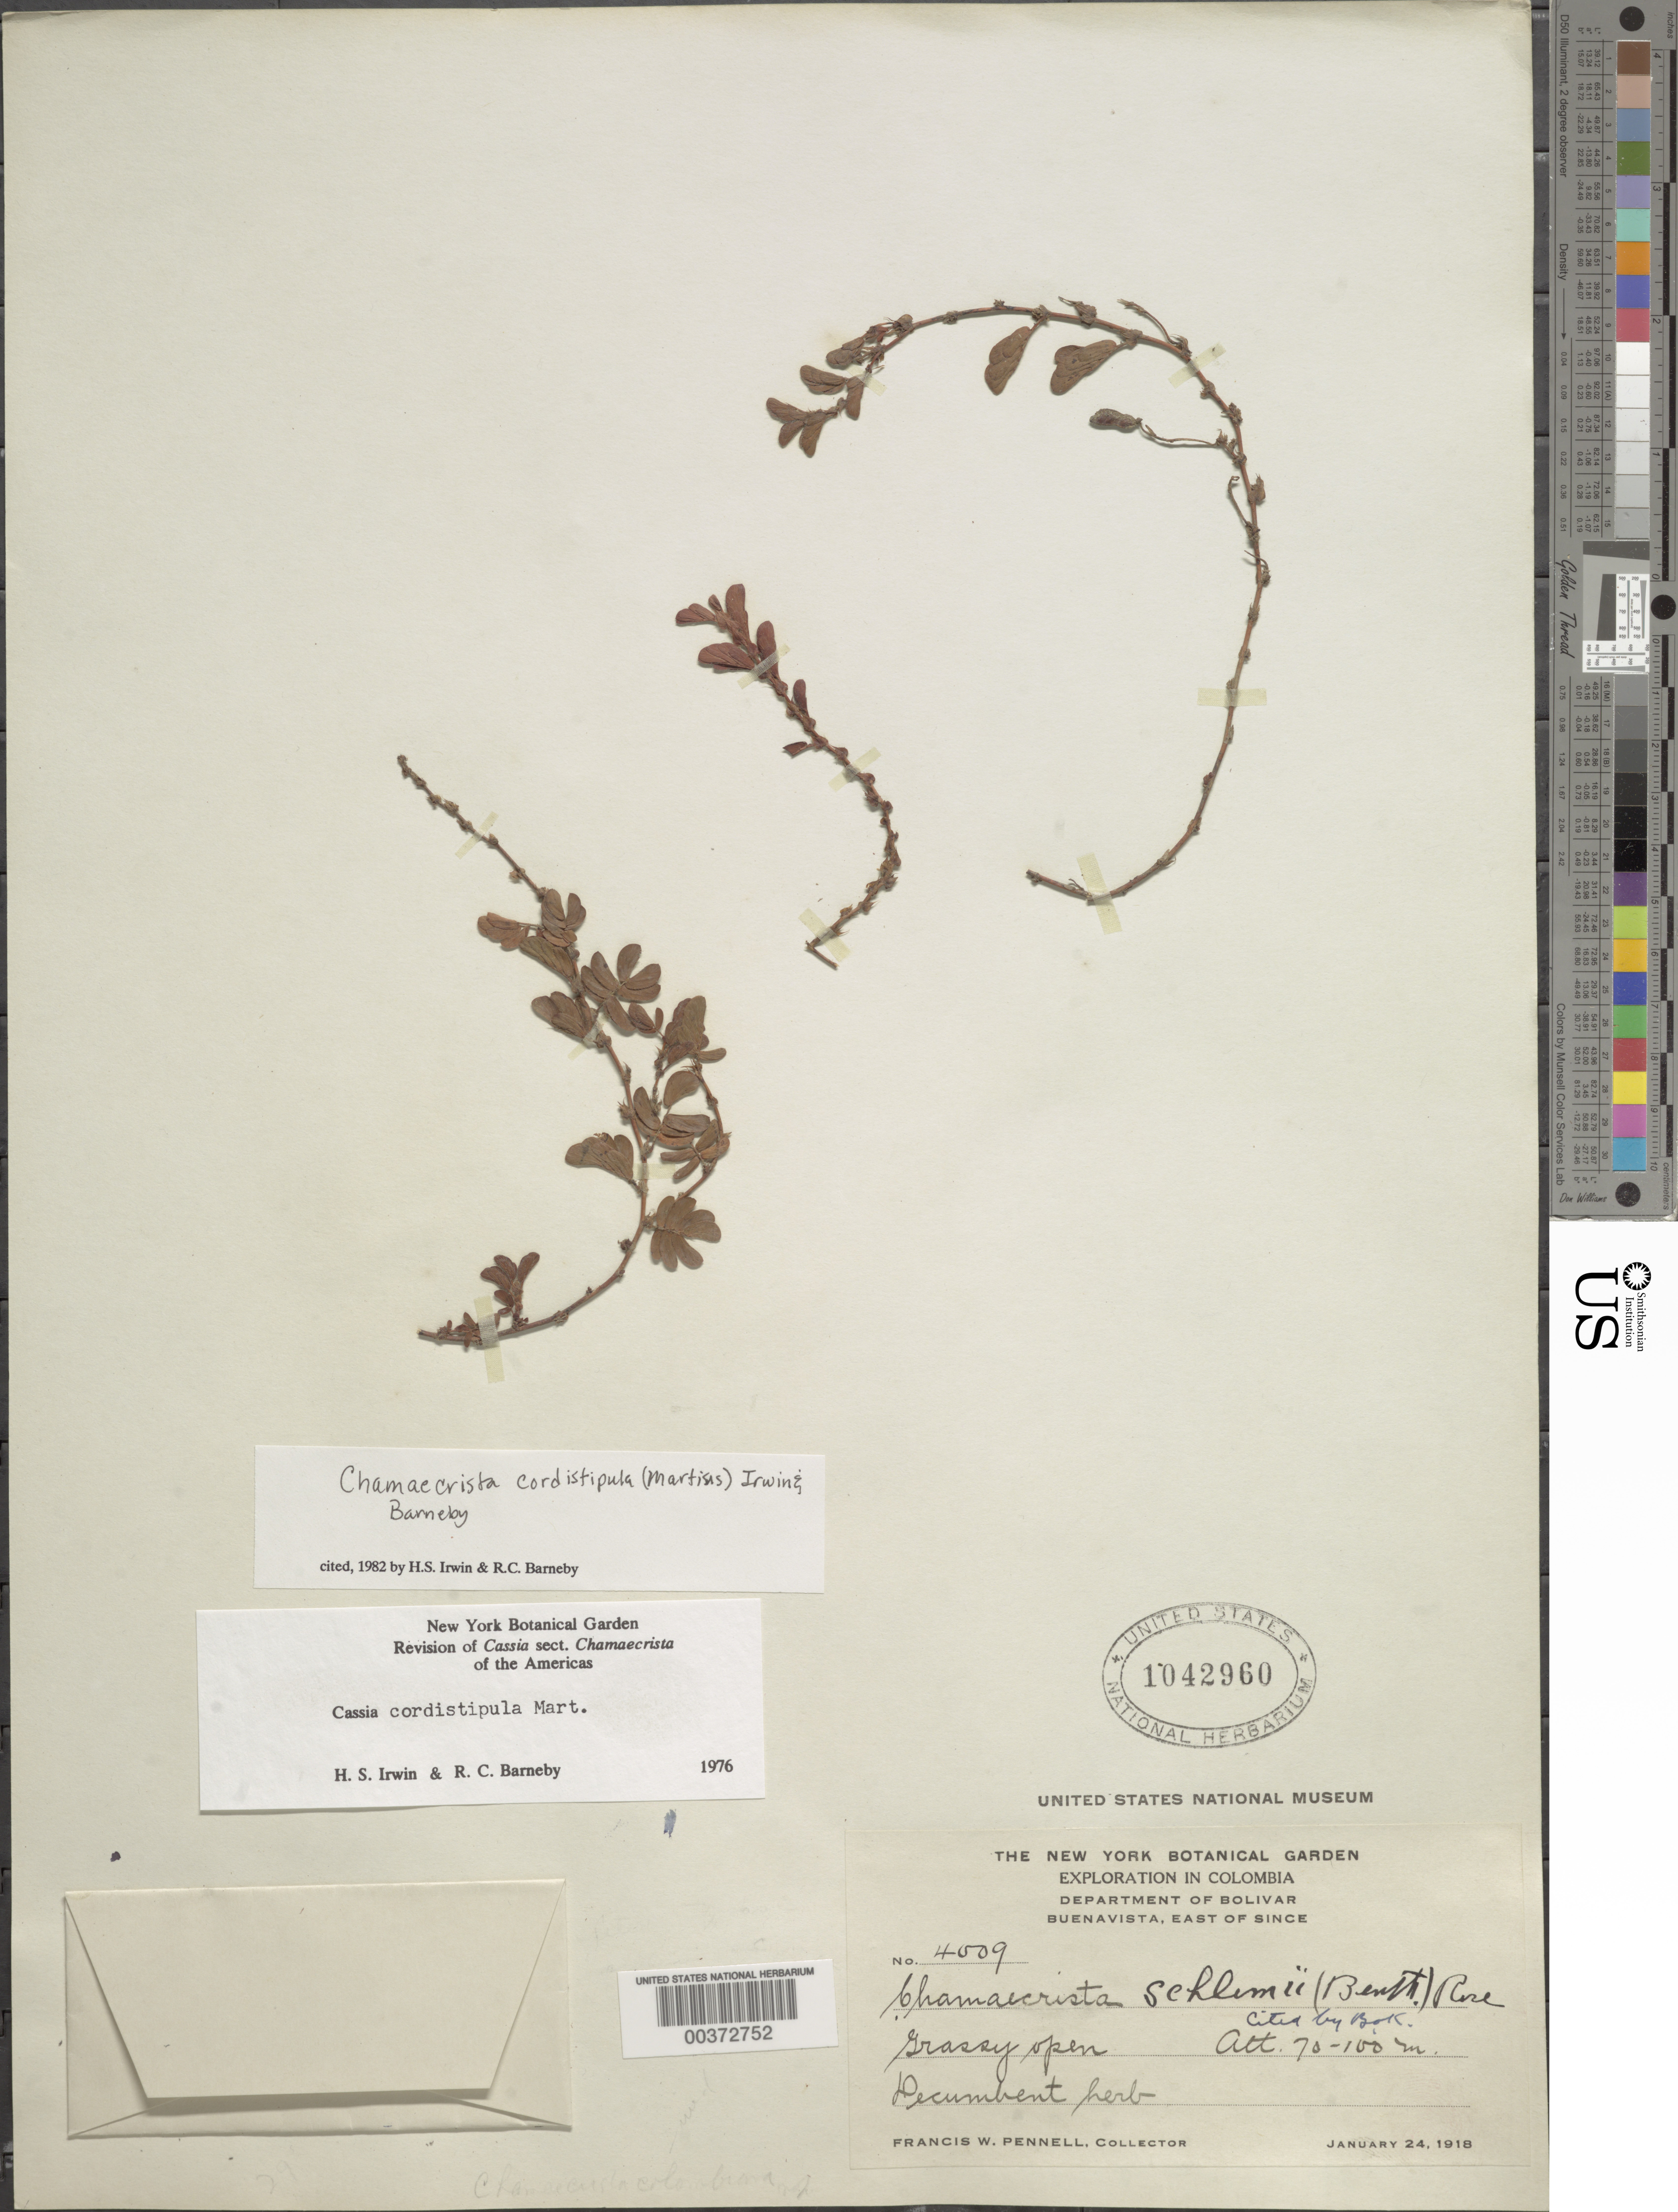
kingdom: Plantae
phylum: Tracheophyta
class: Magnoliopsida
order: Fabales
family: Fabaceae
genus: Chamaecrista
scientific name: Chamaecrista cordistipula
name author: (Mart.) H.S. Irwin & Barneby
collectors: F. W. Pennell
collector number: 4009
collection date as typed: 24 Jan 1918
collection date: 1918-01-24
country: Colombia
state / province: Bolívar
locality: Buena Vista, E of Since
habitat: Grassy open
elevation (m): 70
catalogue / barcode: US 1042960